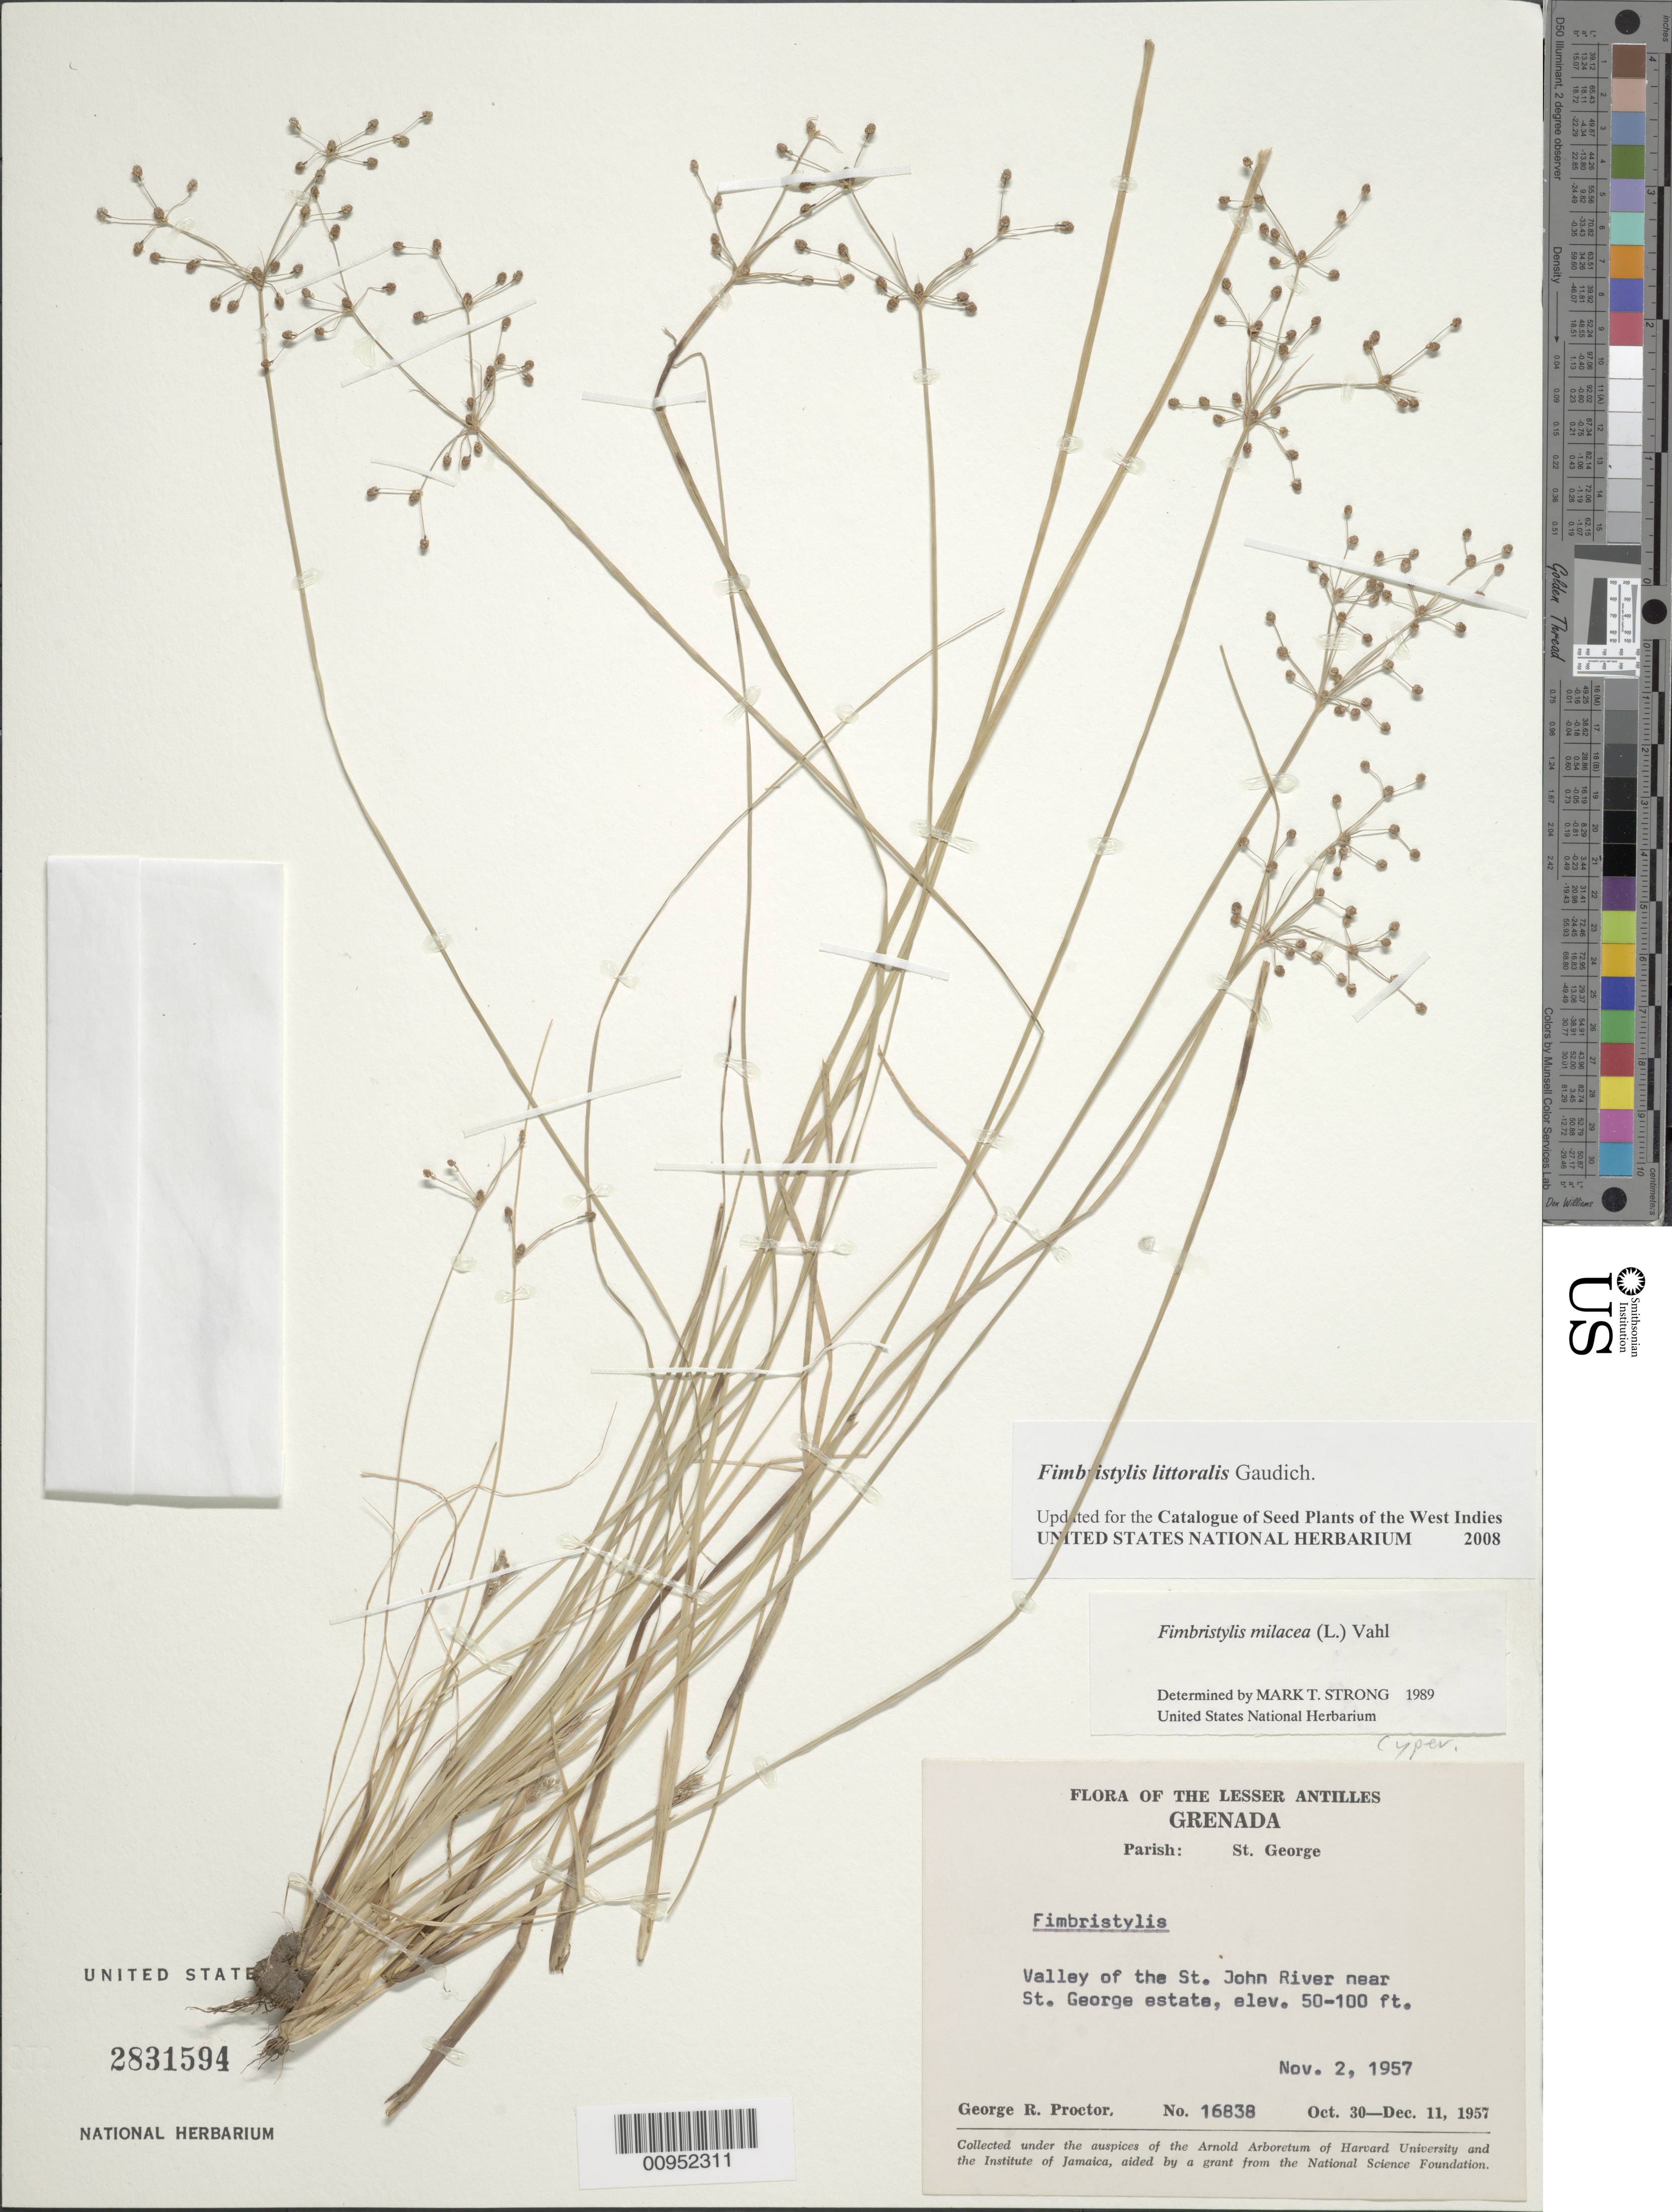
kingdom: Plantae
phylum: Tracheophyta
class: Liliopsida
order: Poales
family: Cyperaceae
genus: Fimbristylis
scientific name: Fimbristylis littoralis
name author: Gaudich.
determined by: Strong, M. T., (US), Smithsonian Institution - National Museum of Natural History (UNITED STATES)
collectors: G. R. Proctor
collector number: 16838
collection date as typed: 02 Nov 1957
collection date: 1957-11-02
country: Grenada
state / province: Saint George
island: Grenada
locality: Valley of the St. John River near St.George estate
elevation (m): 15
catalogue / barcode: US 2831594